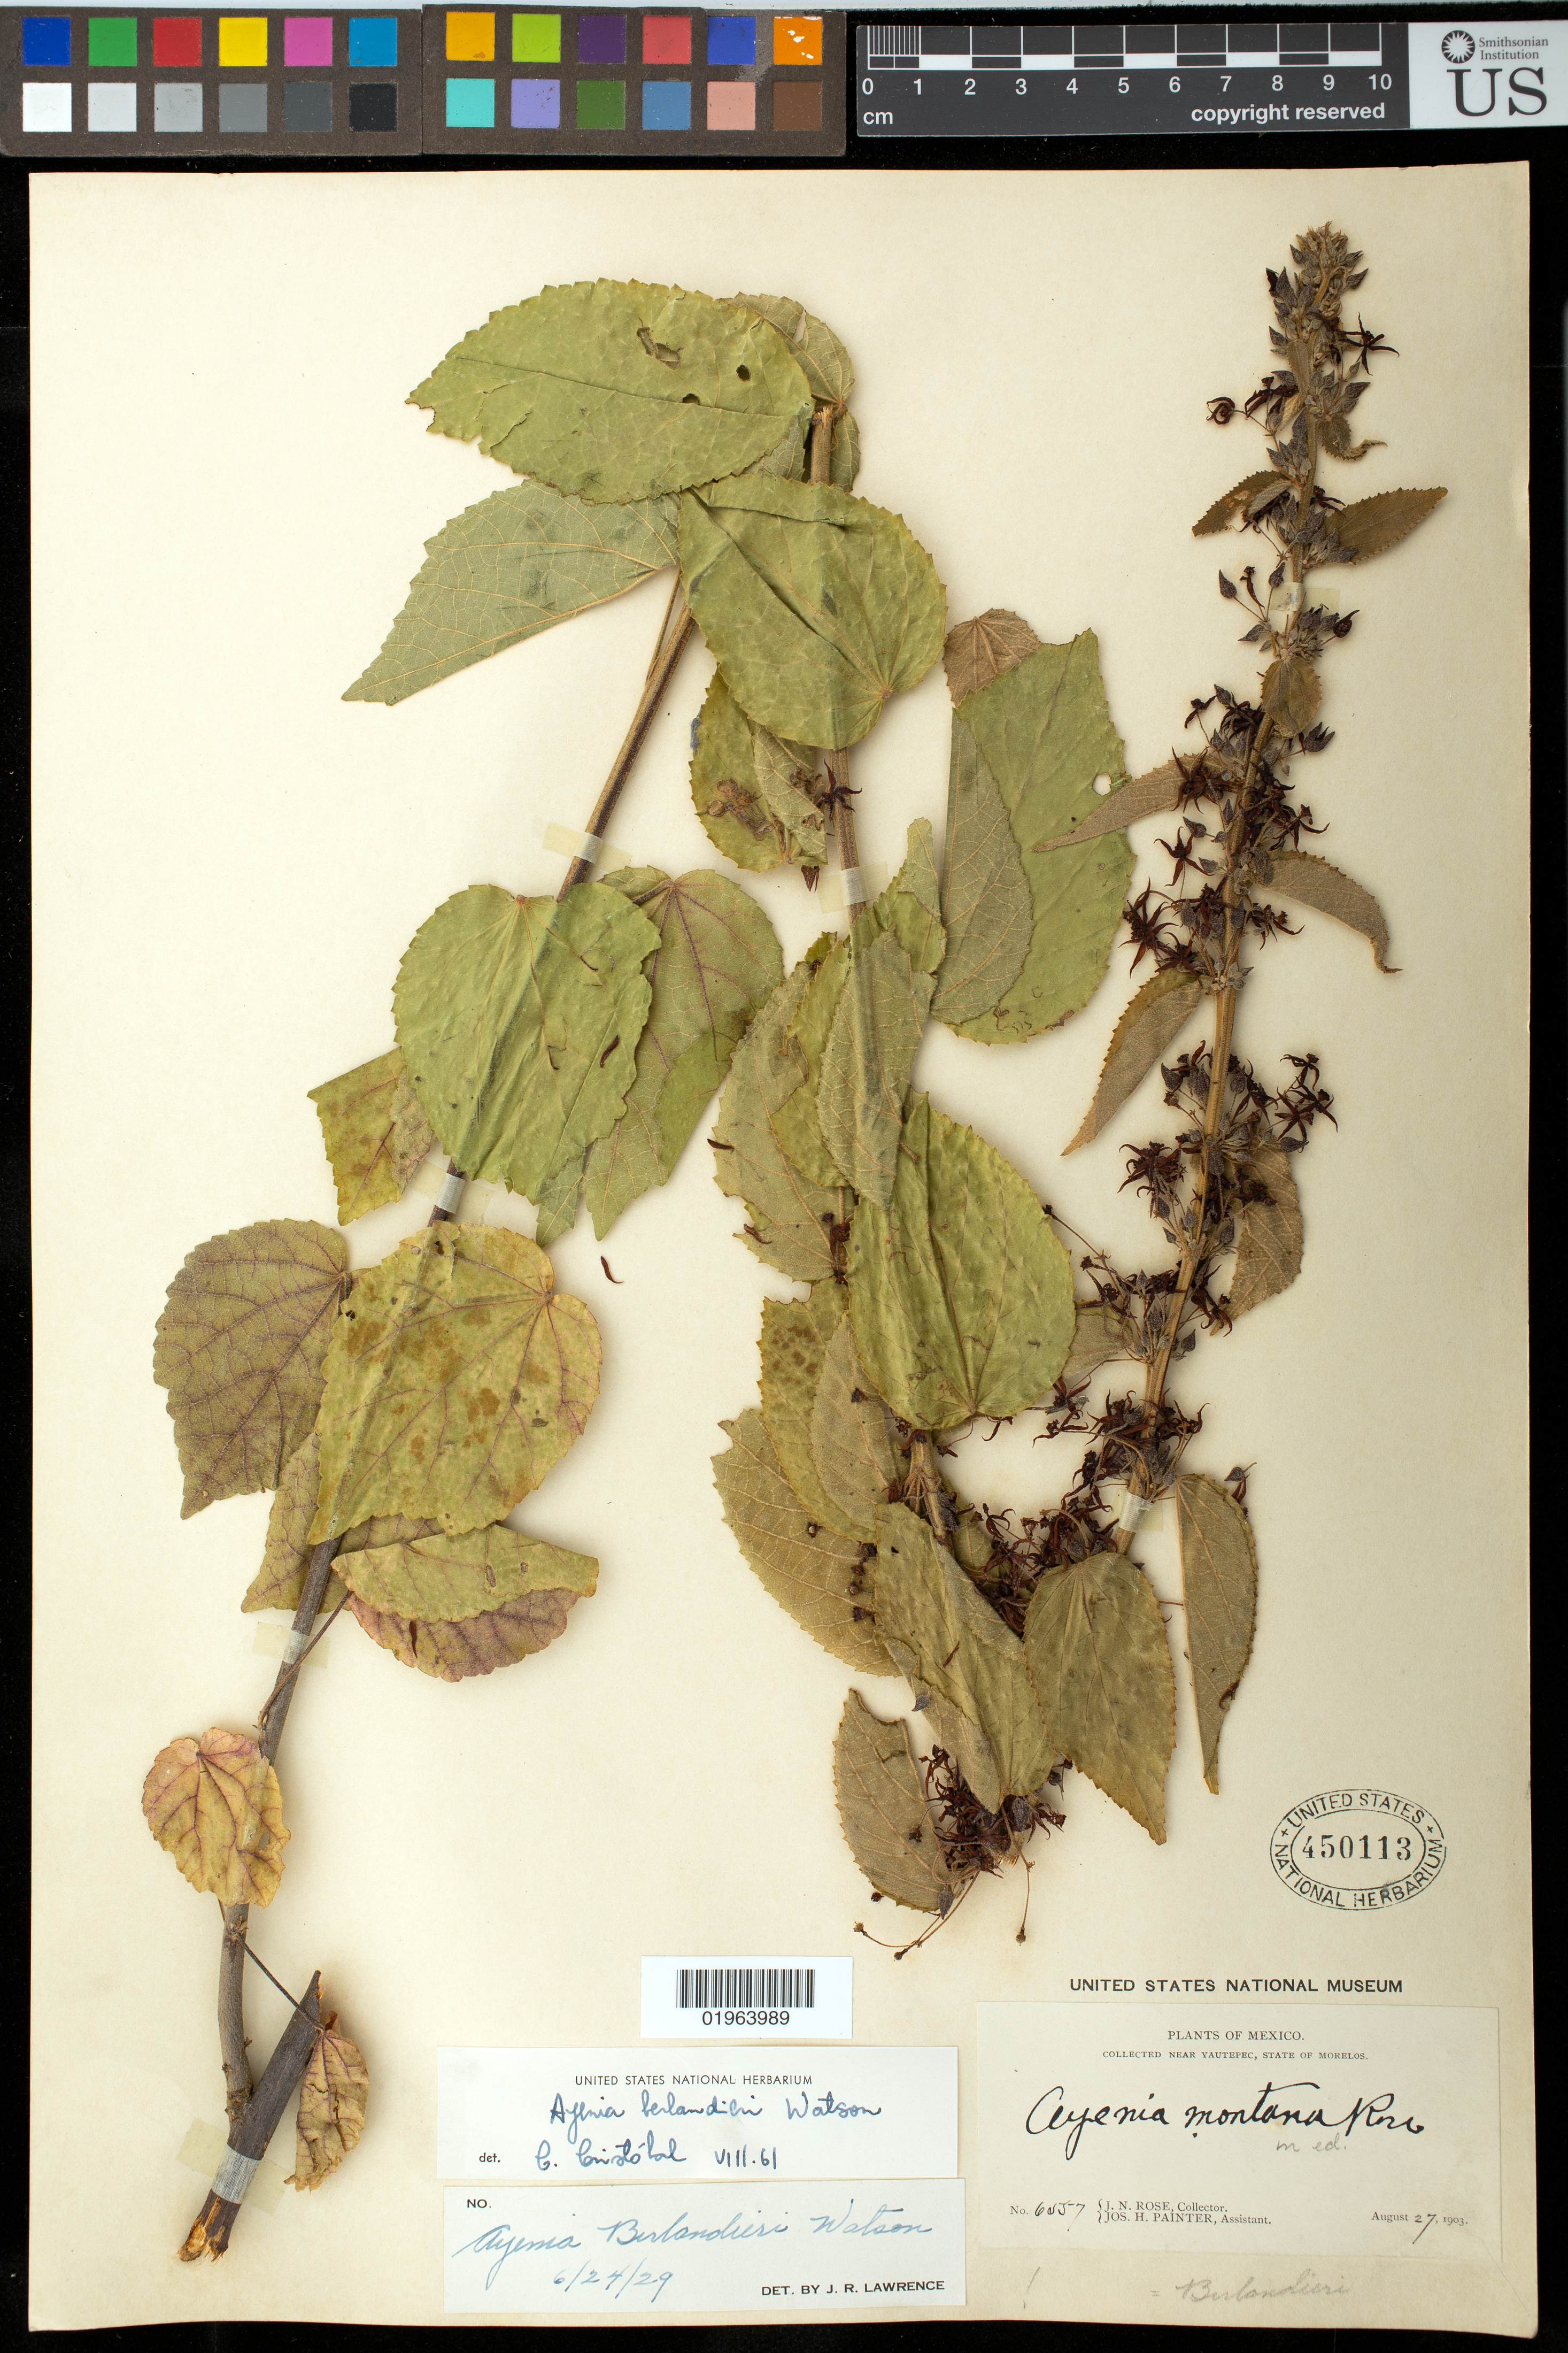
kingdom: Plantae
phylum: Tracheophyta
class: Magnoliopsida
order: Malvales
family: Malvaceae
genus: Ayenia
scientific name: Ayenia berlandieri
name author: S. Watson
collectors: J. N. Rose & J. H. Painter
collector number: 6557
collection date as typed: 27 Aug 1903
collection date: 1903-08-27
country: Mexico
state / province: Morelos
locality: Near Yautepec.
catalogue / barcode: US 450113